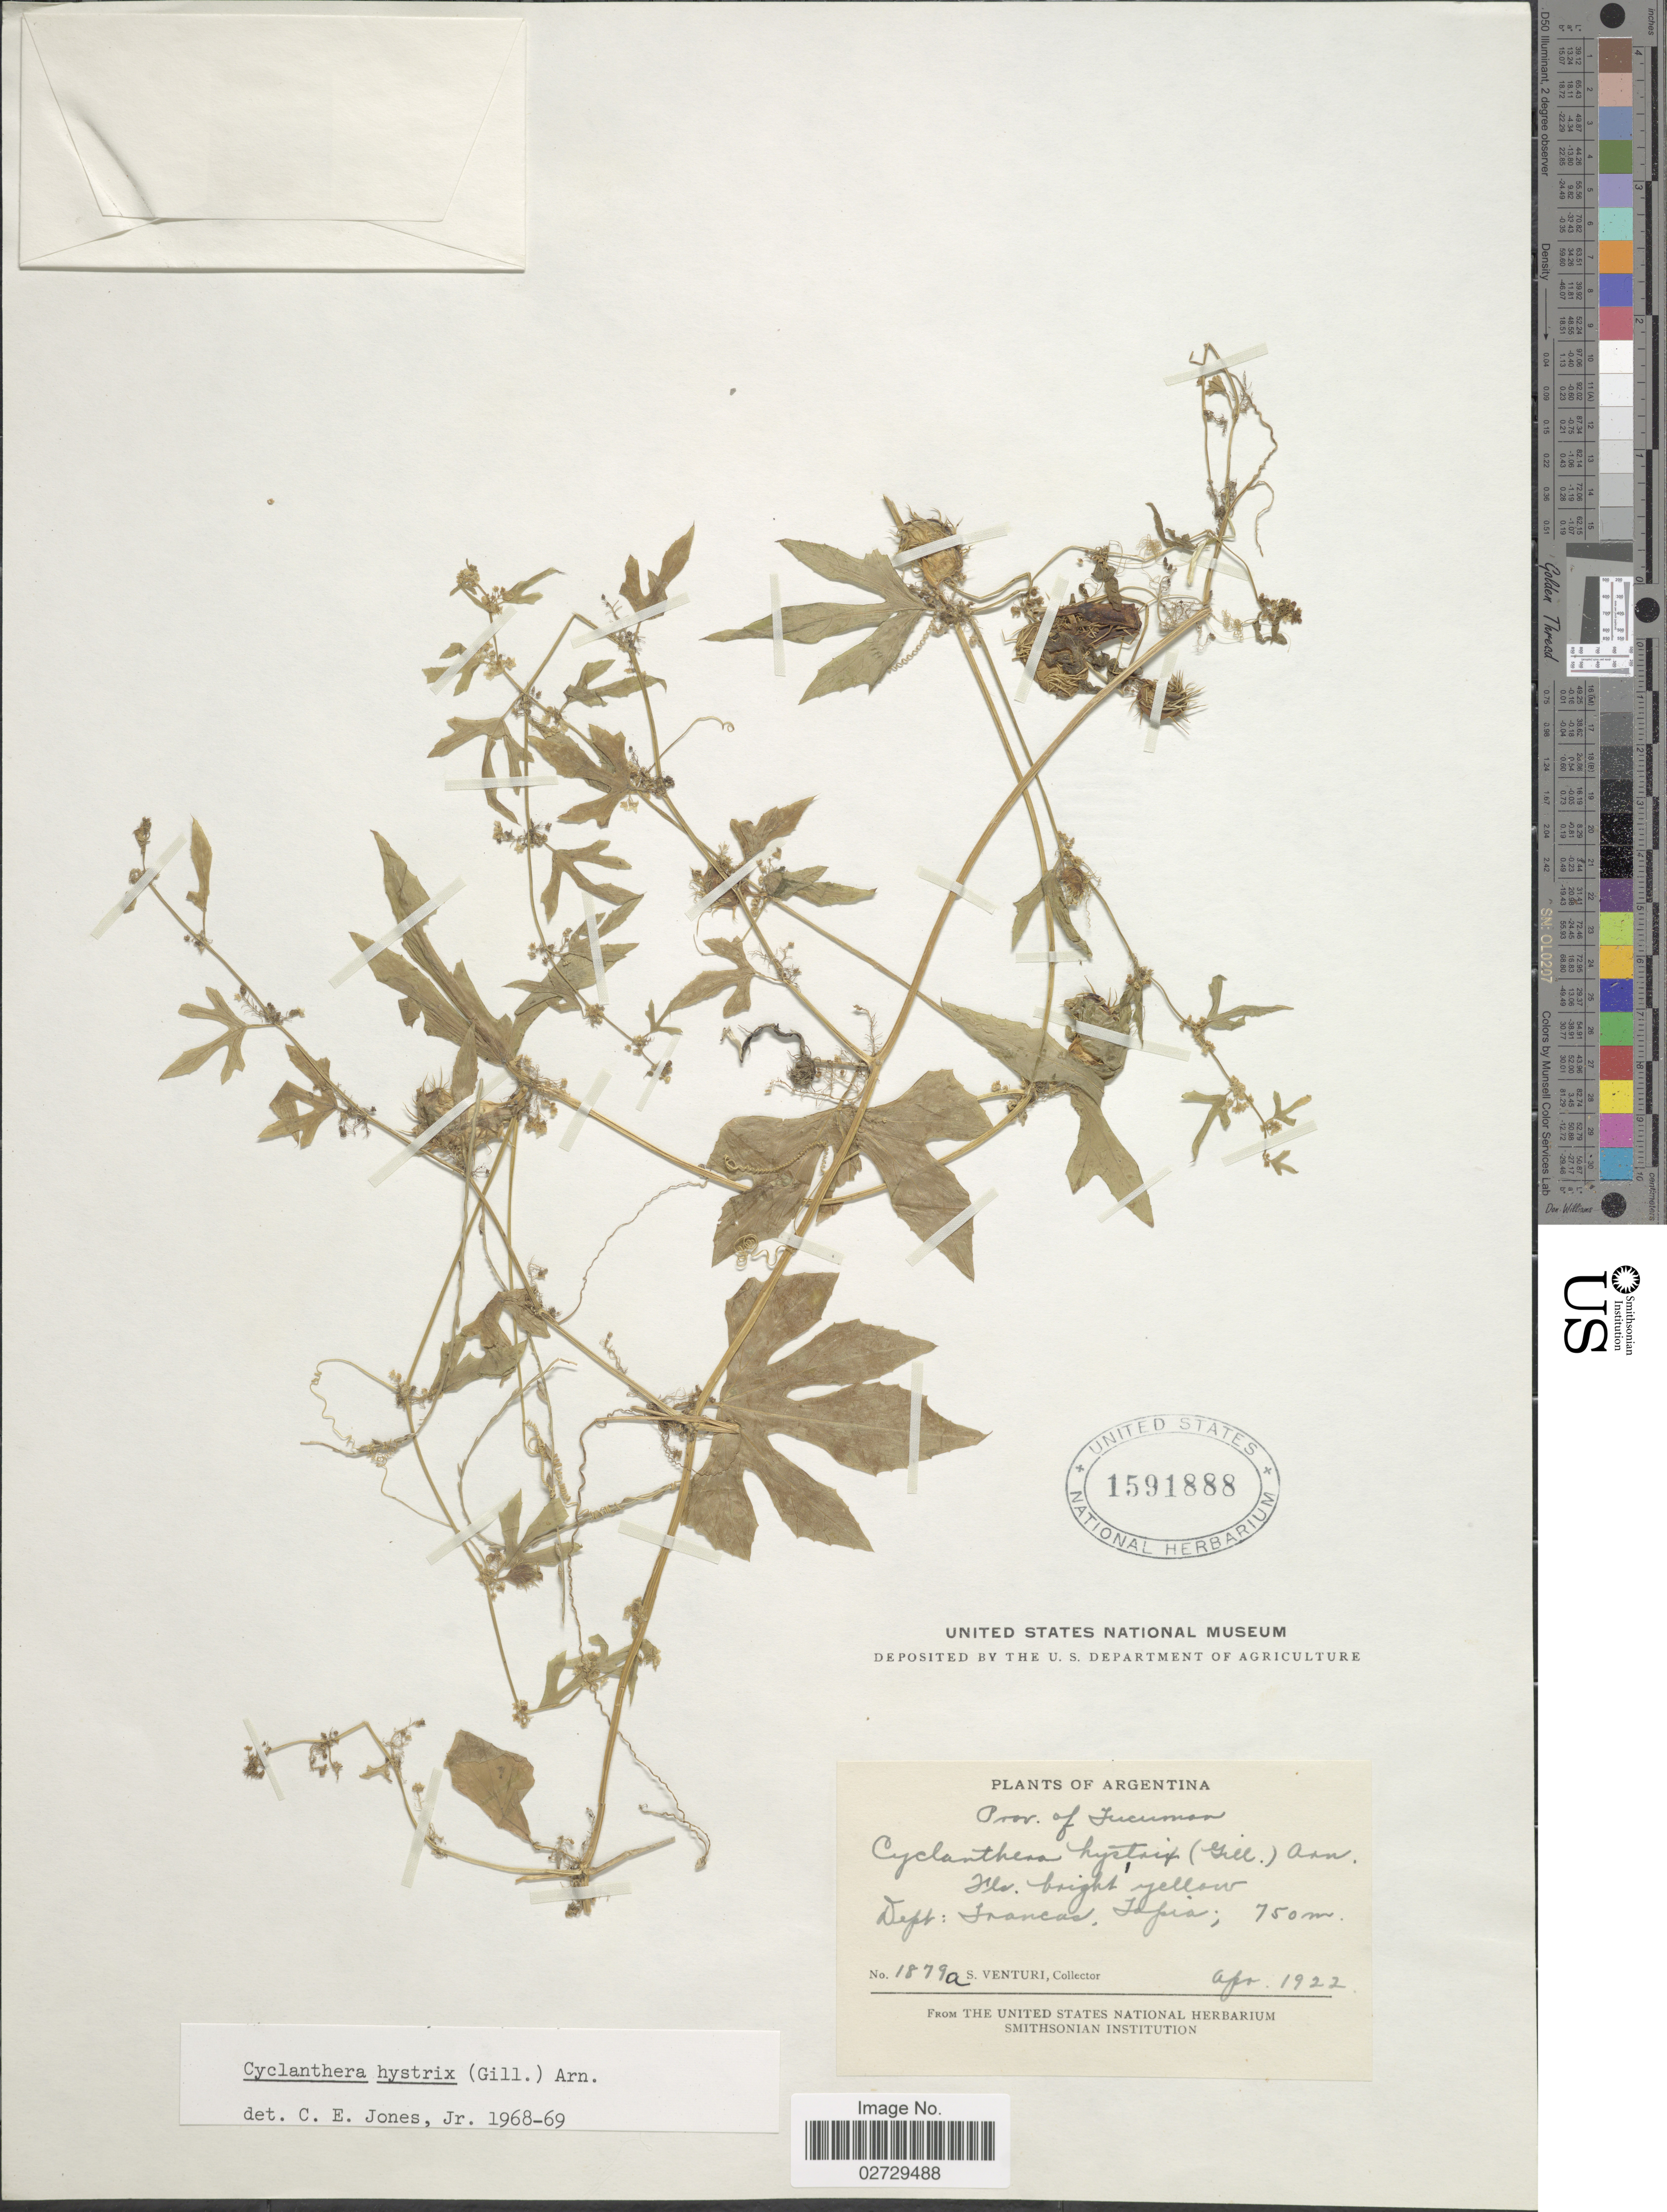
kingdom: Plantae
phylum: Tracheophyta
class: Magnoliopsida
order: Cucurbitales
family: Cucurbitaceae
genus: Cyclanthera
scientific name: Cyclanthera hystrix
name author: (Gillies) Arn.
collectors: S. Venturi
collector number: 1879a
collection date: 1922-04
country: Argentina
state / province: Tucuman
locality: Provincia de Tucuman, (R.A.), Dept: Trancas, Tapia.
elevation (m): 750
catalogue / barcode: US 1591888